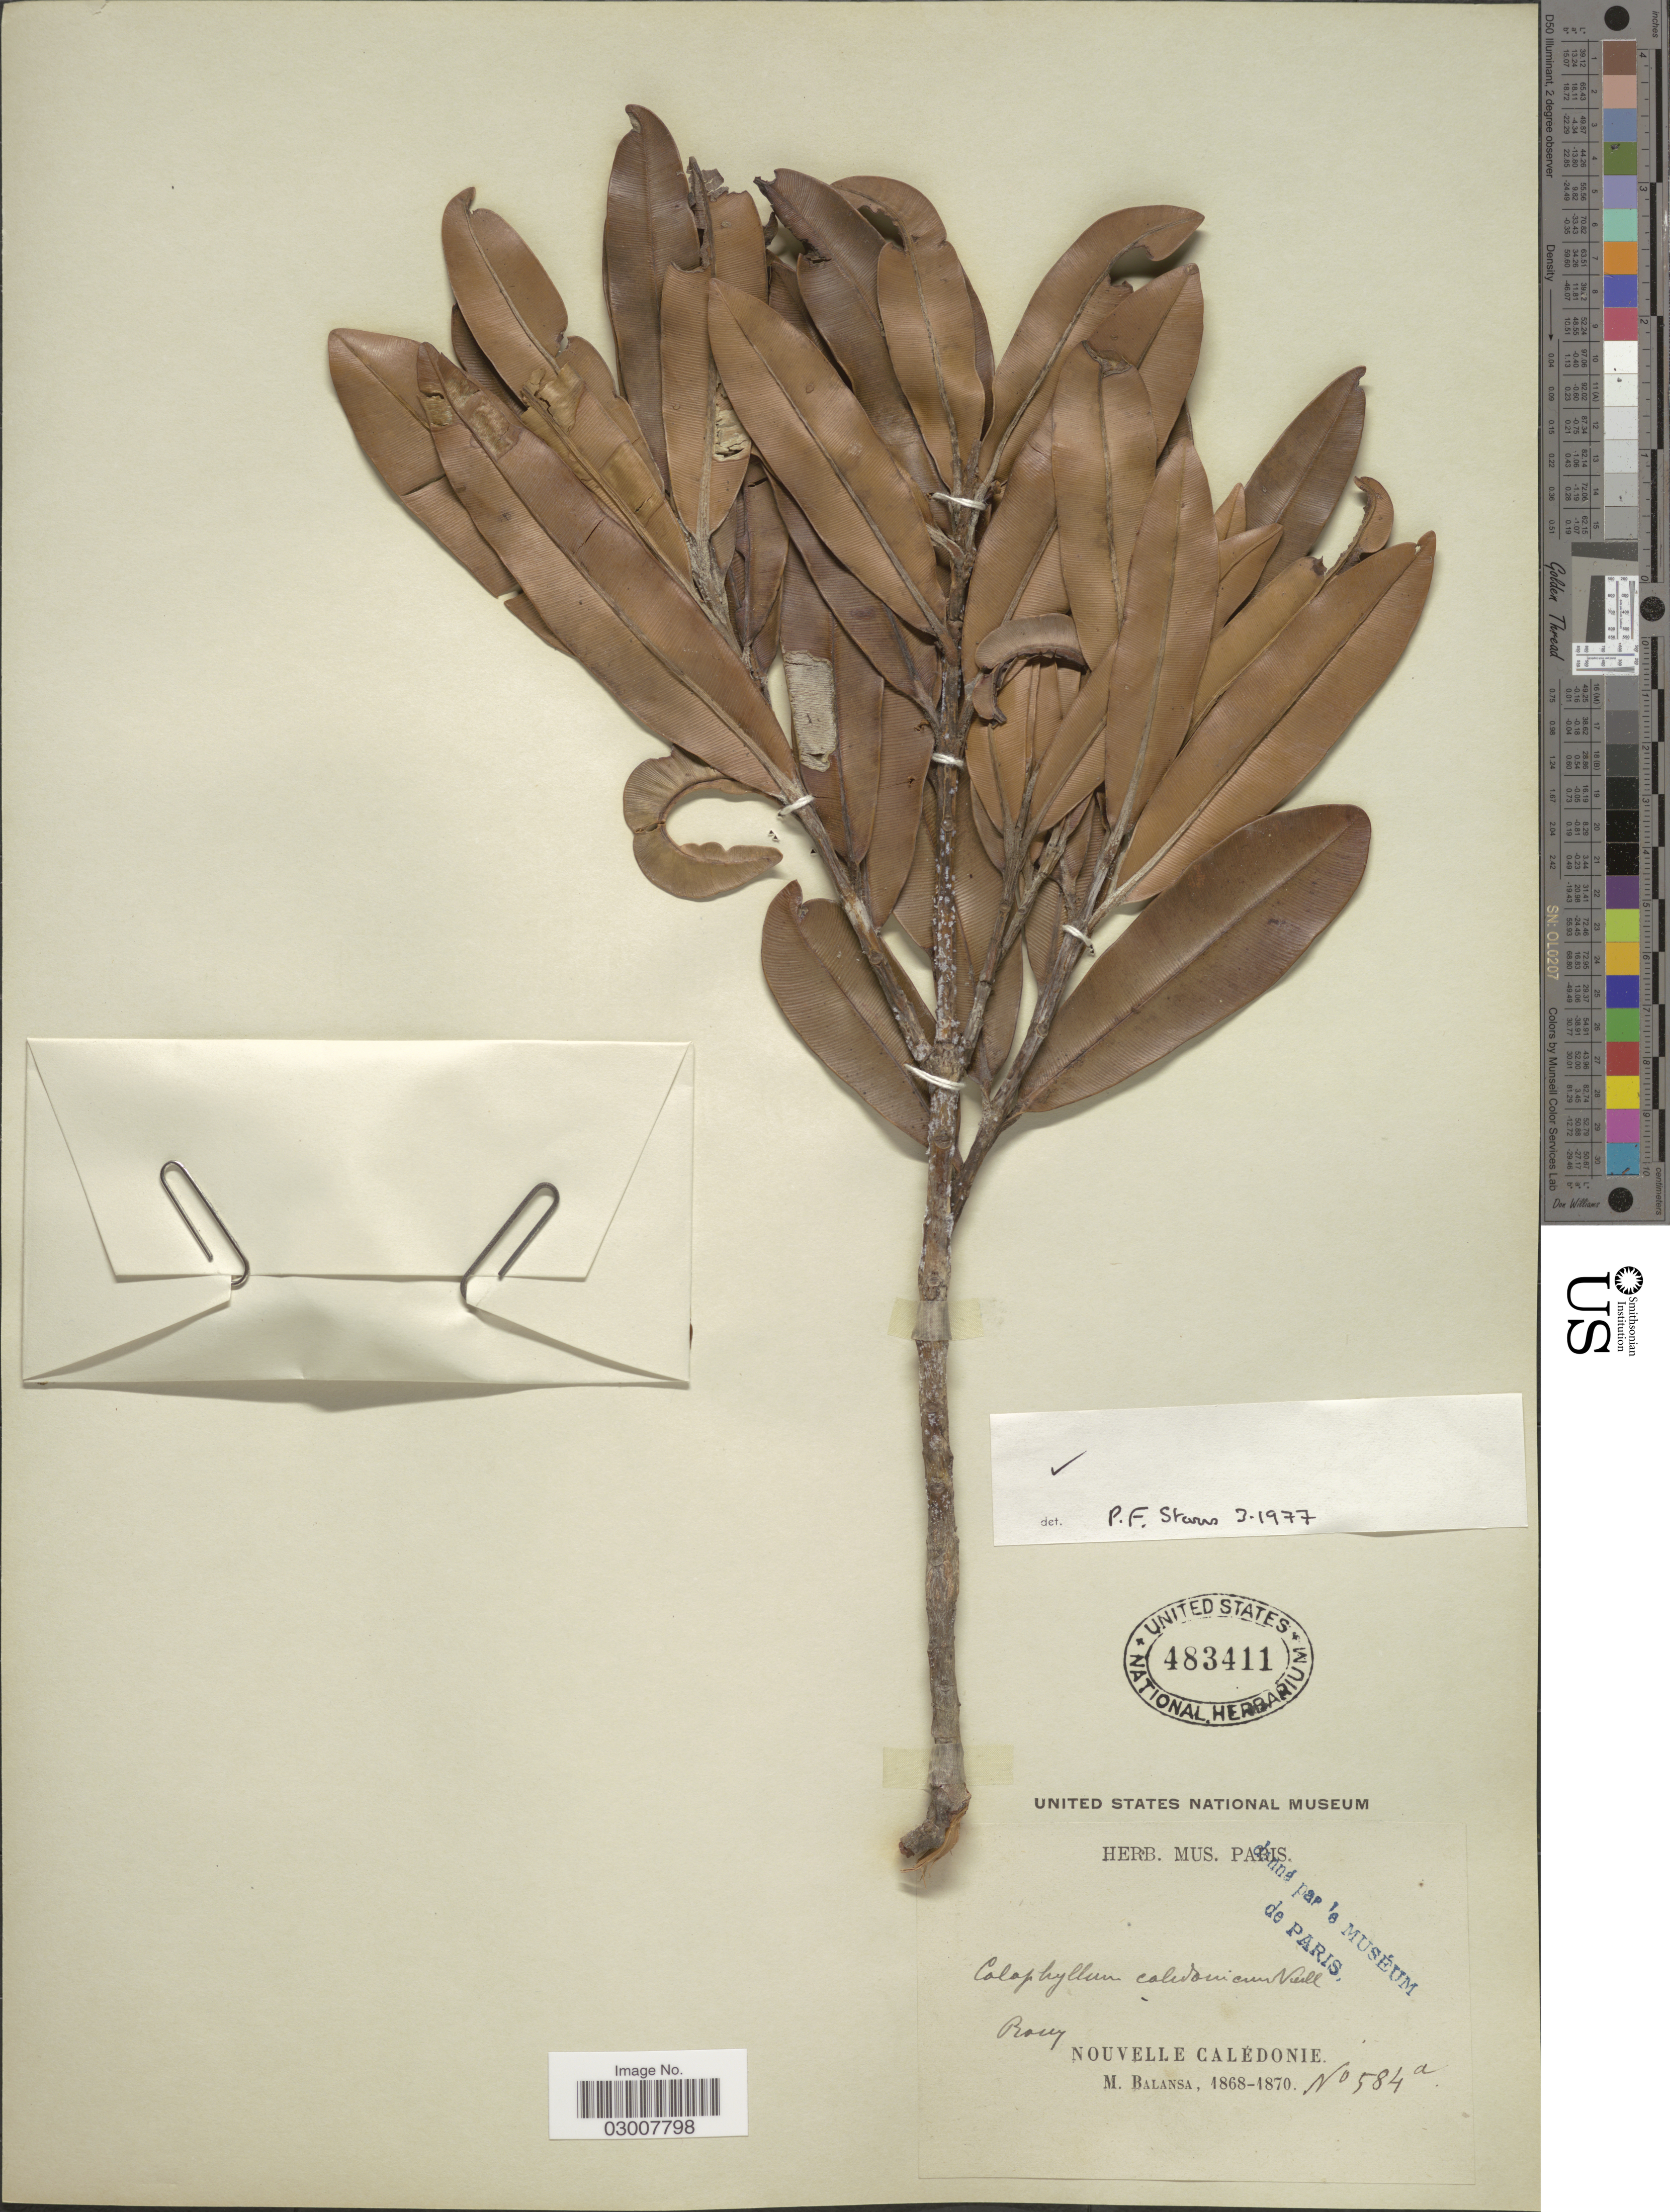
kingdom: Plantae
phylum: Tracheophyta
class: Magnoliopsida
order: Malpighiales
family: Calophyllaceae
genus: Calophyllum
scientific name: Calophyllum caledonicum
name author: Vieill. ex Planch. & Triana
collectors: B. Balansa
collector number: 584a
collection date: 1868/1870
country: New Caledonia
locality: Roley [interpreted]. Nouvelle Calédonie.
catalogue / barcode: US 483411